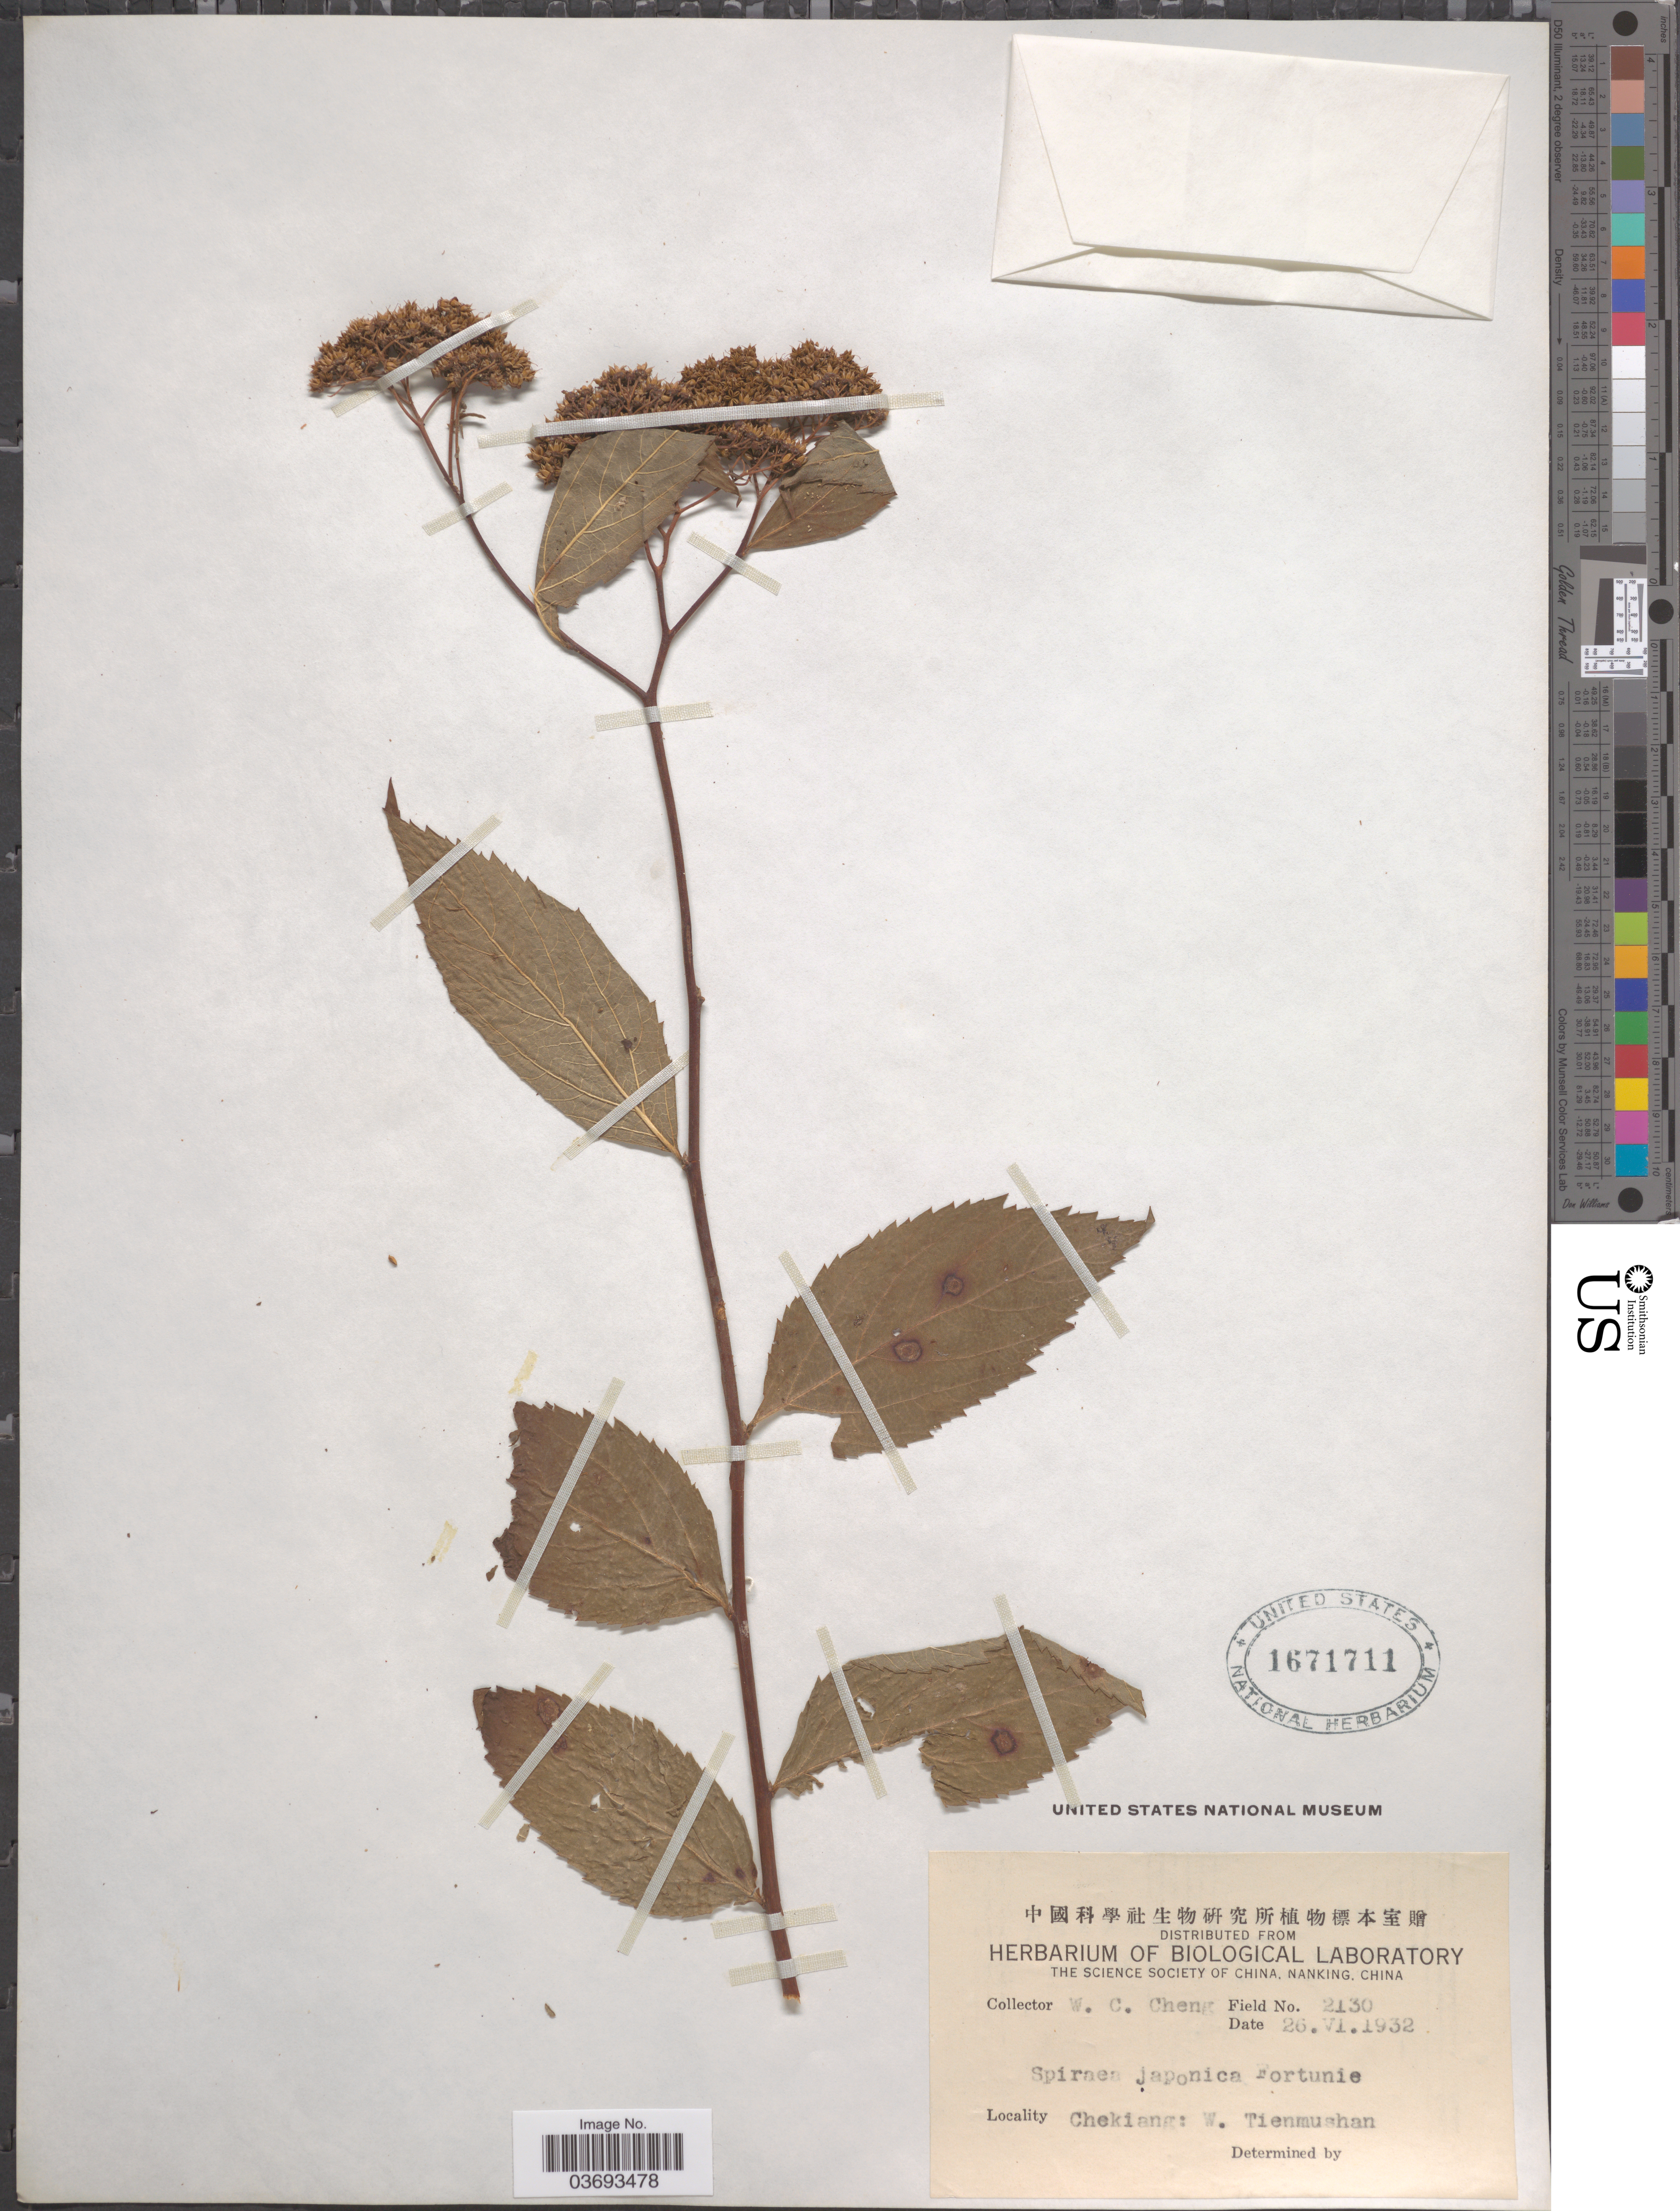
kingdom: Plantae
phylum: Tracheophyta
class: Magnoliopsida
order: Rosales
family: Rosaceae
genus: Spiraea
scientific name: Spiraea japonica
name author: L. f.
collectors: W. C. Cheng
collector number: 2130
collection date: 1932-06-26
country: China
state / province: Zhejiang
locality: Chekiang: W. Tienmushan.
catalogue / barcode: US 1671711